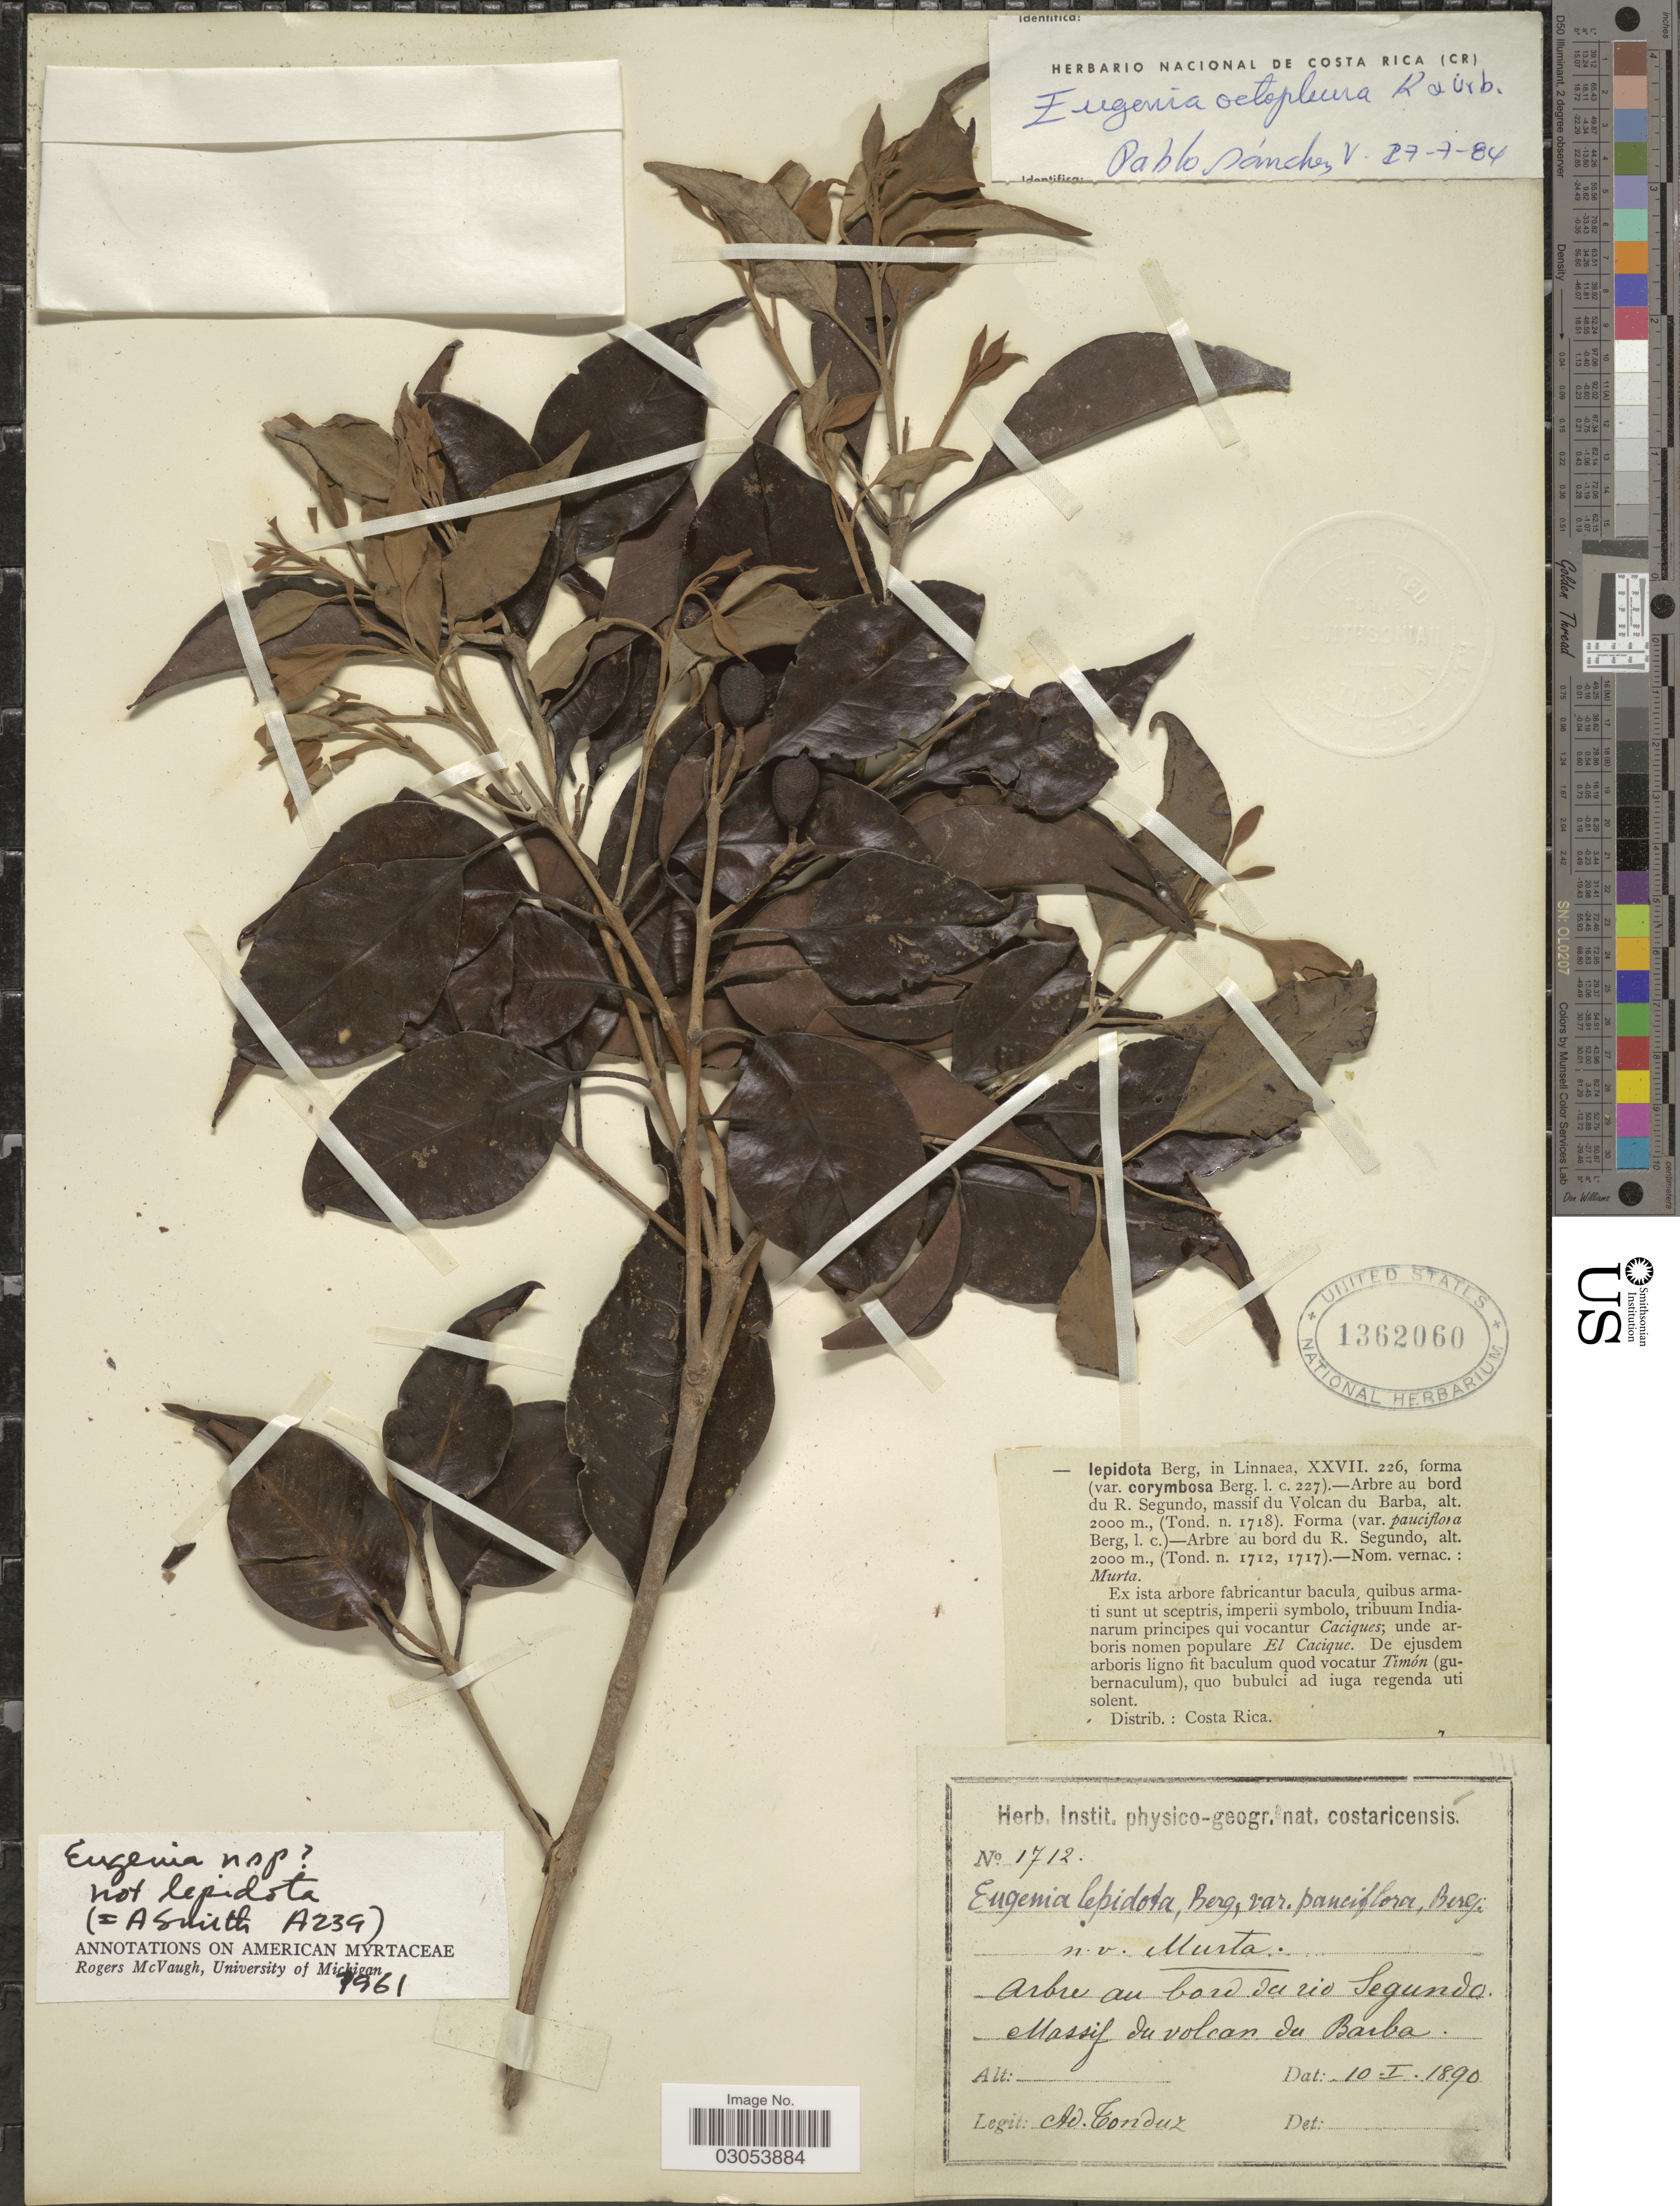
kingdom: Plantae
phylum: Tracheophyta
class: Magnoliopsida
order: Myrtales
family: Myrtaceae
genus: Eugenia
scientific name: Eugenia octopleura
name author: Krug & Urb.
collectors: A. Tonduz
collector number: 1712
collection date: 1890-01-10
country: Costa Rica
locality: Arbre au bord du rio Segundo, Massif du volcan du Barba.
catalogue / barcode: US 1362060